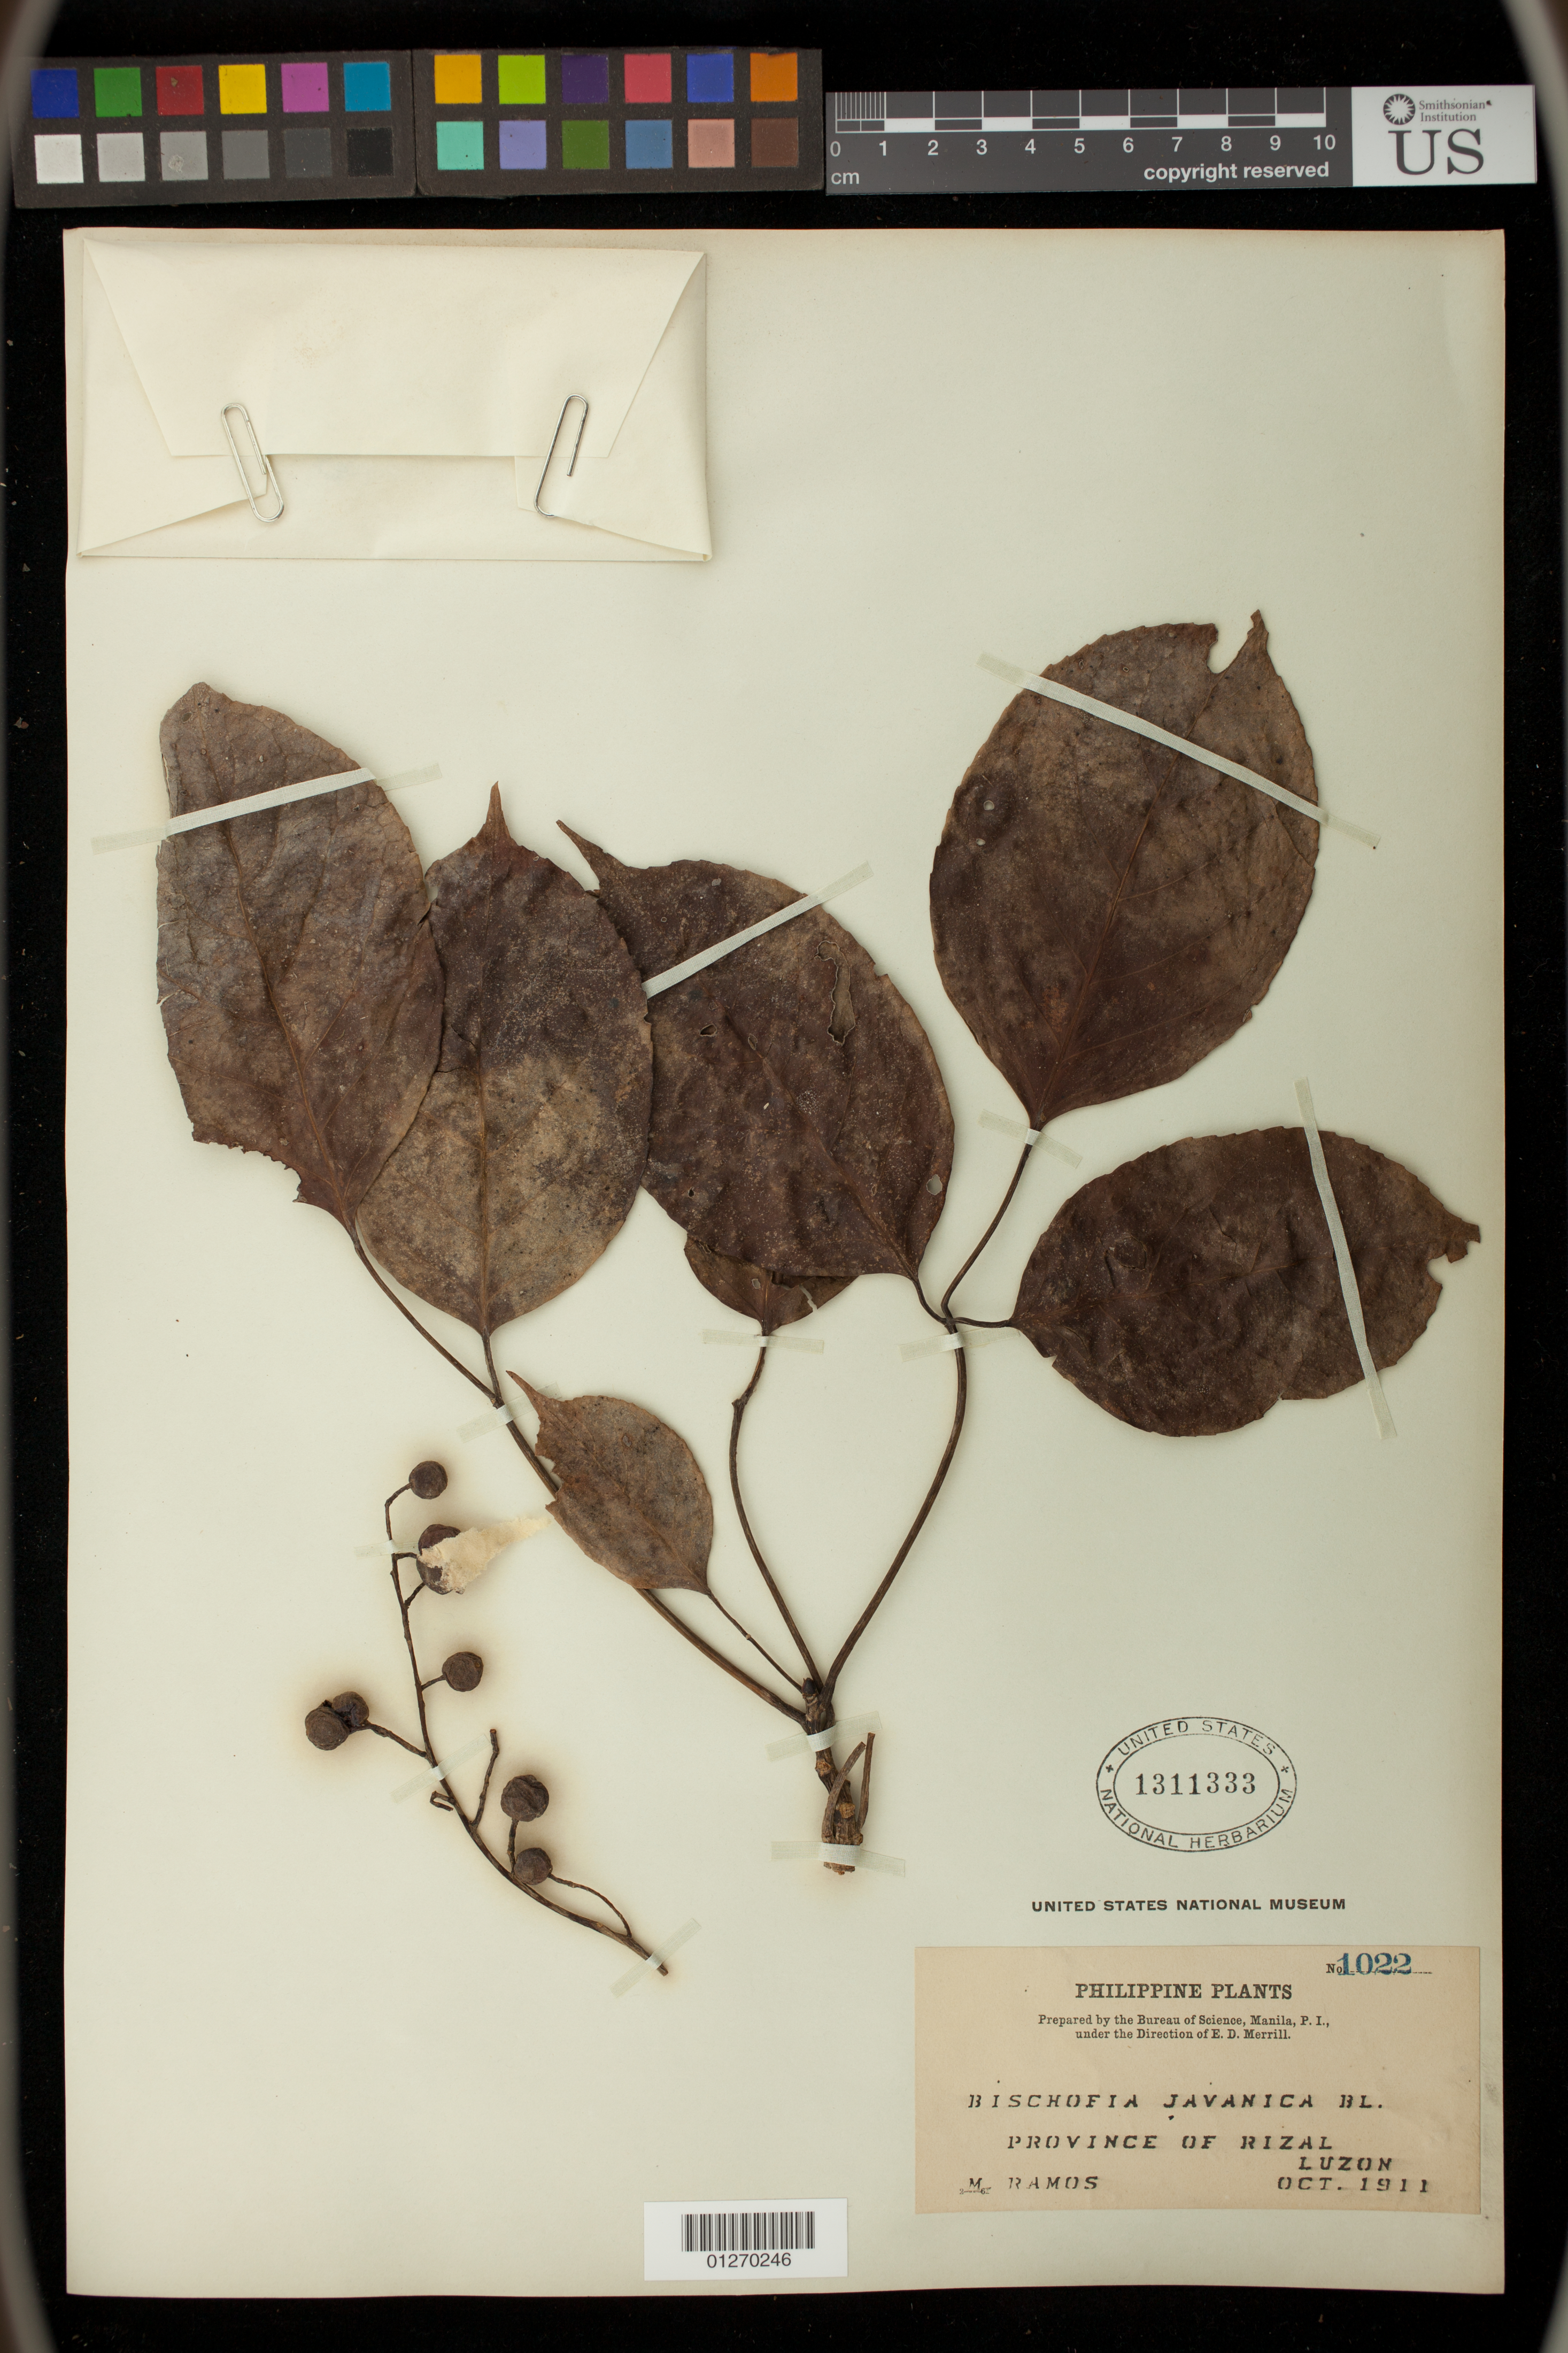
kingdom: Plantae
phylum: Tracheophyta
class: Magnoliopsida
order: Malpighiales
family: Phyllanthaceae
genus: Bischofia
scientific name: Bischofia javanica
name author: Blume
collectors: M. Ramos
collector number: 1022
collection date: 1911-10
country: Philippines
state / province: Central Luzon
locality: Province of Rizal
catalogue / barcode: US 1311333